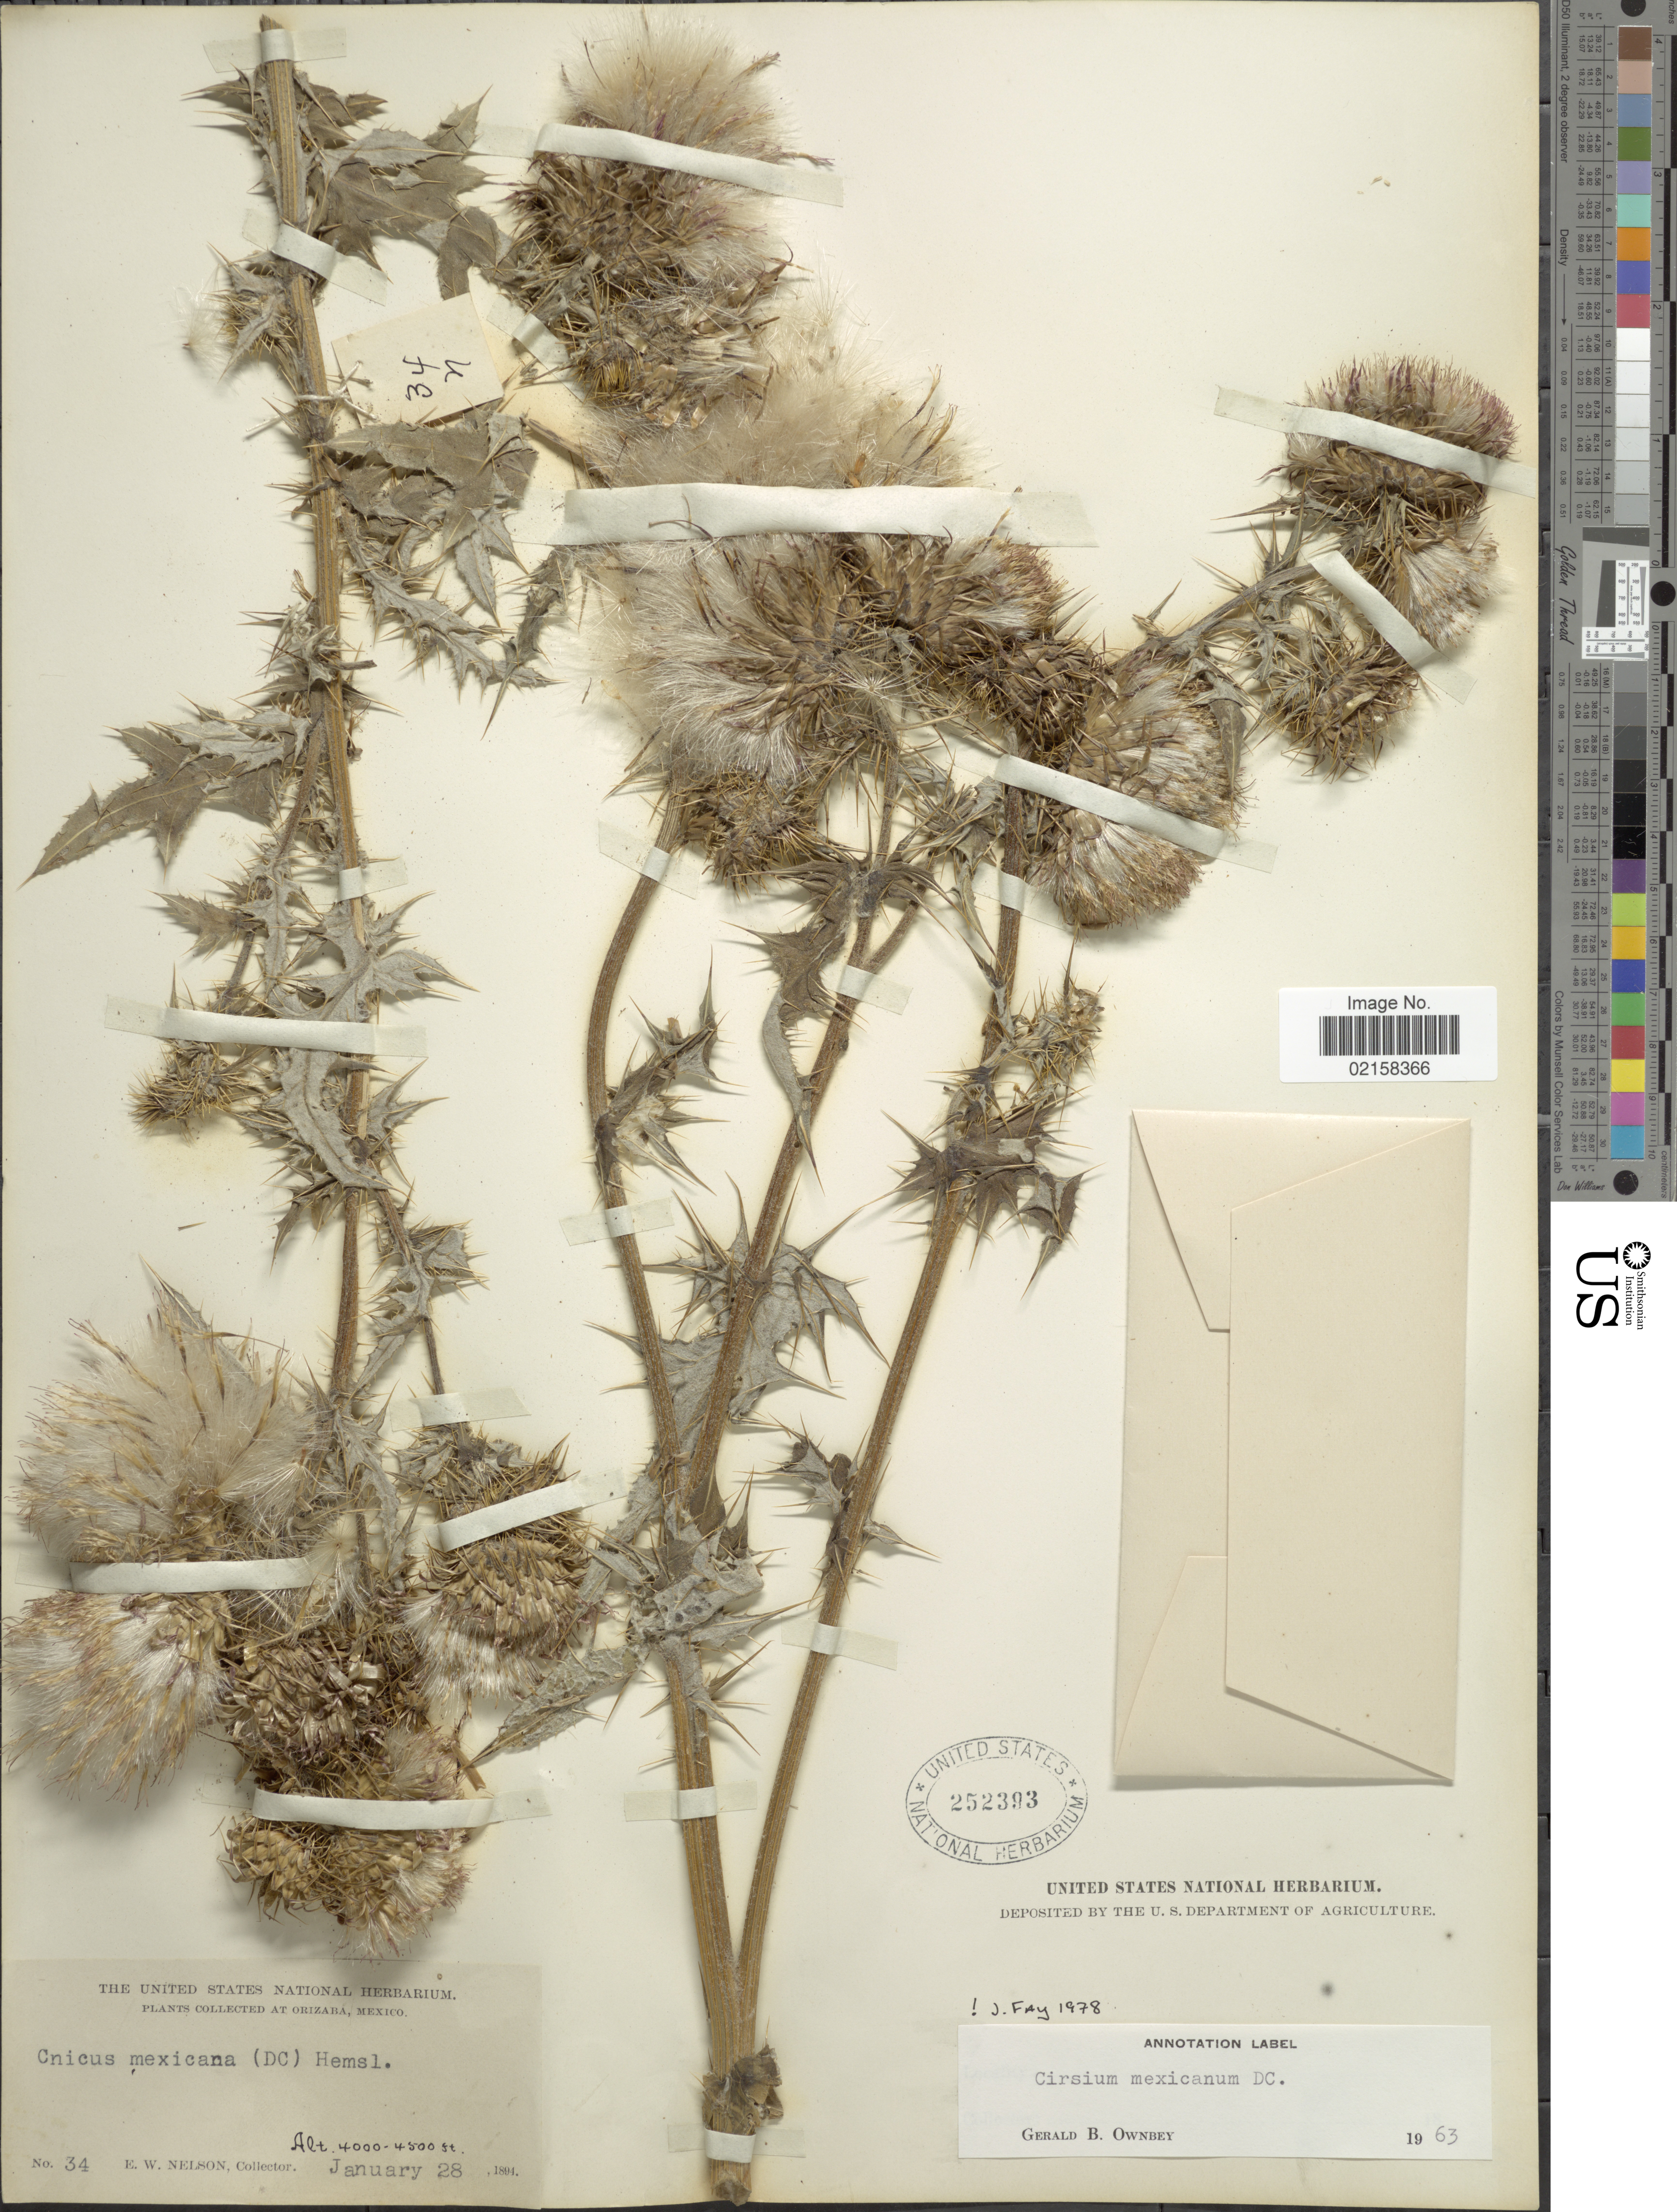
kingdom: Plantae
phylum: Tracheophyta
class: Magnoliopsida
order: Asterales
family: Asteraceae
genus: Cirsium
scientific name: Cirsium mexicanum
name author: DC.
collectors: E. W. Nelson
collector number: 34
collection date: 1894-01-28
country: Mexico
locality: Orizaba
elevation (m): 1219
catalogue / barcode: US 252393